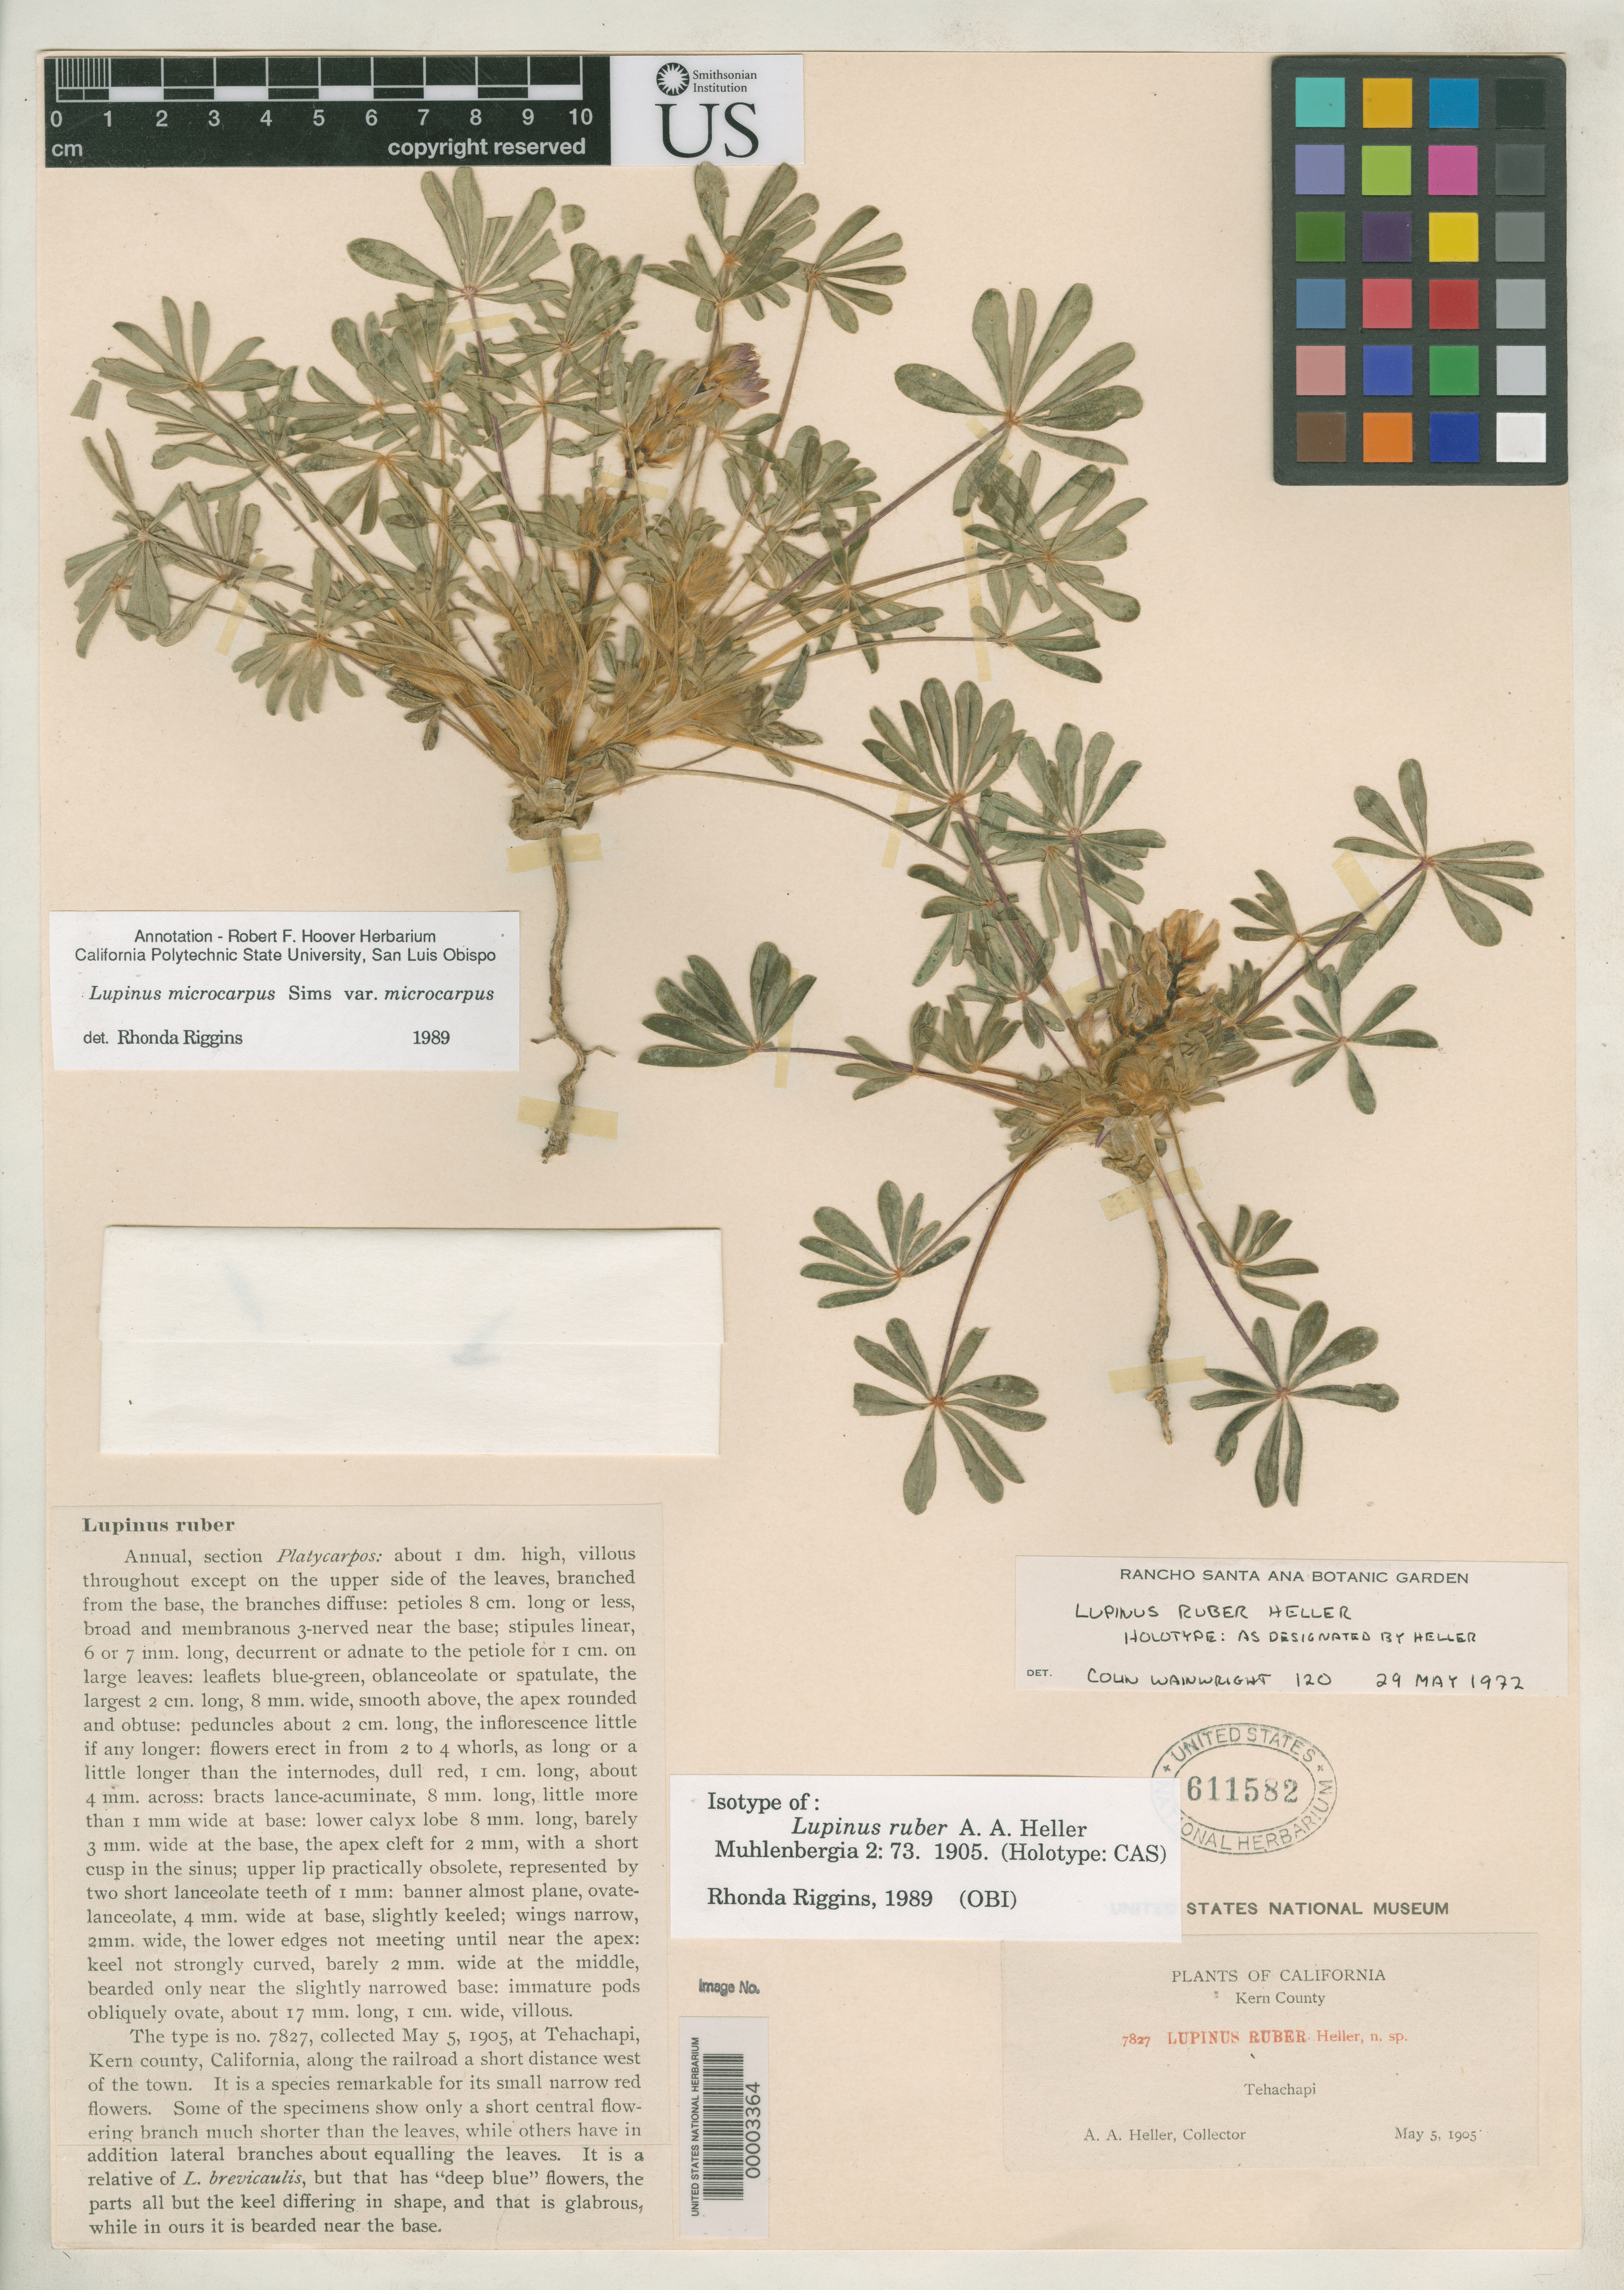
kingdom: Plantae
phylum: Tracheophyta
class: Magnoliopsida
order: Fabales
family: Fabaceae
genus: Lupinus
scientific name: Lupinus ruber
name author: A. Heller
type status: Isotype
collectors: A. A. Heller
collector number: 7827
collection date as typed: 05 May 1905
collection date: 1905-05-05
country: United States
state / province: California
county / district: Kern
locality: Railroad W of Tehachapi.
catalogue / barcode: US 611582